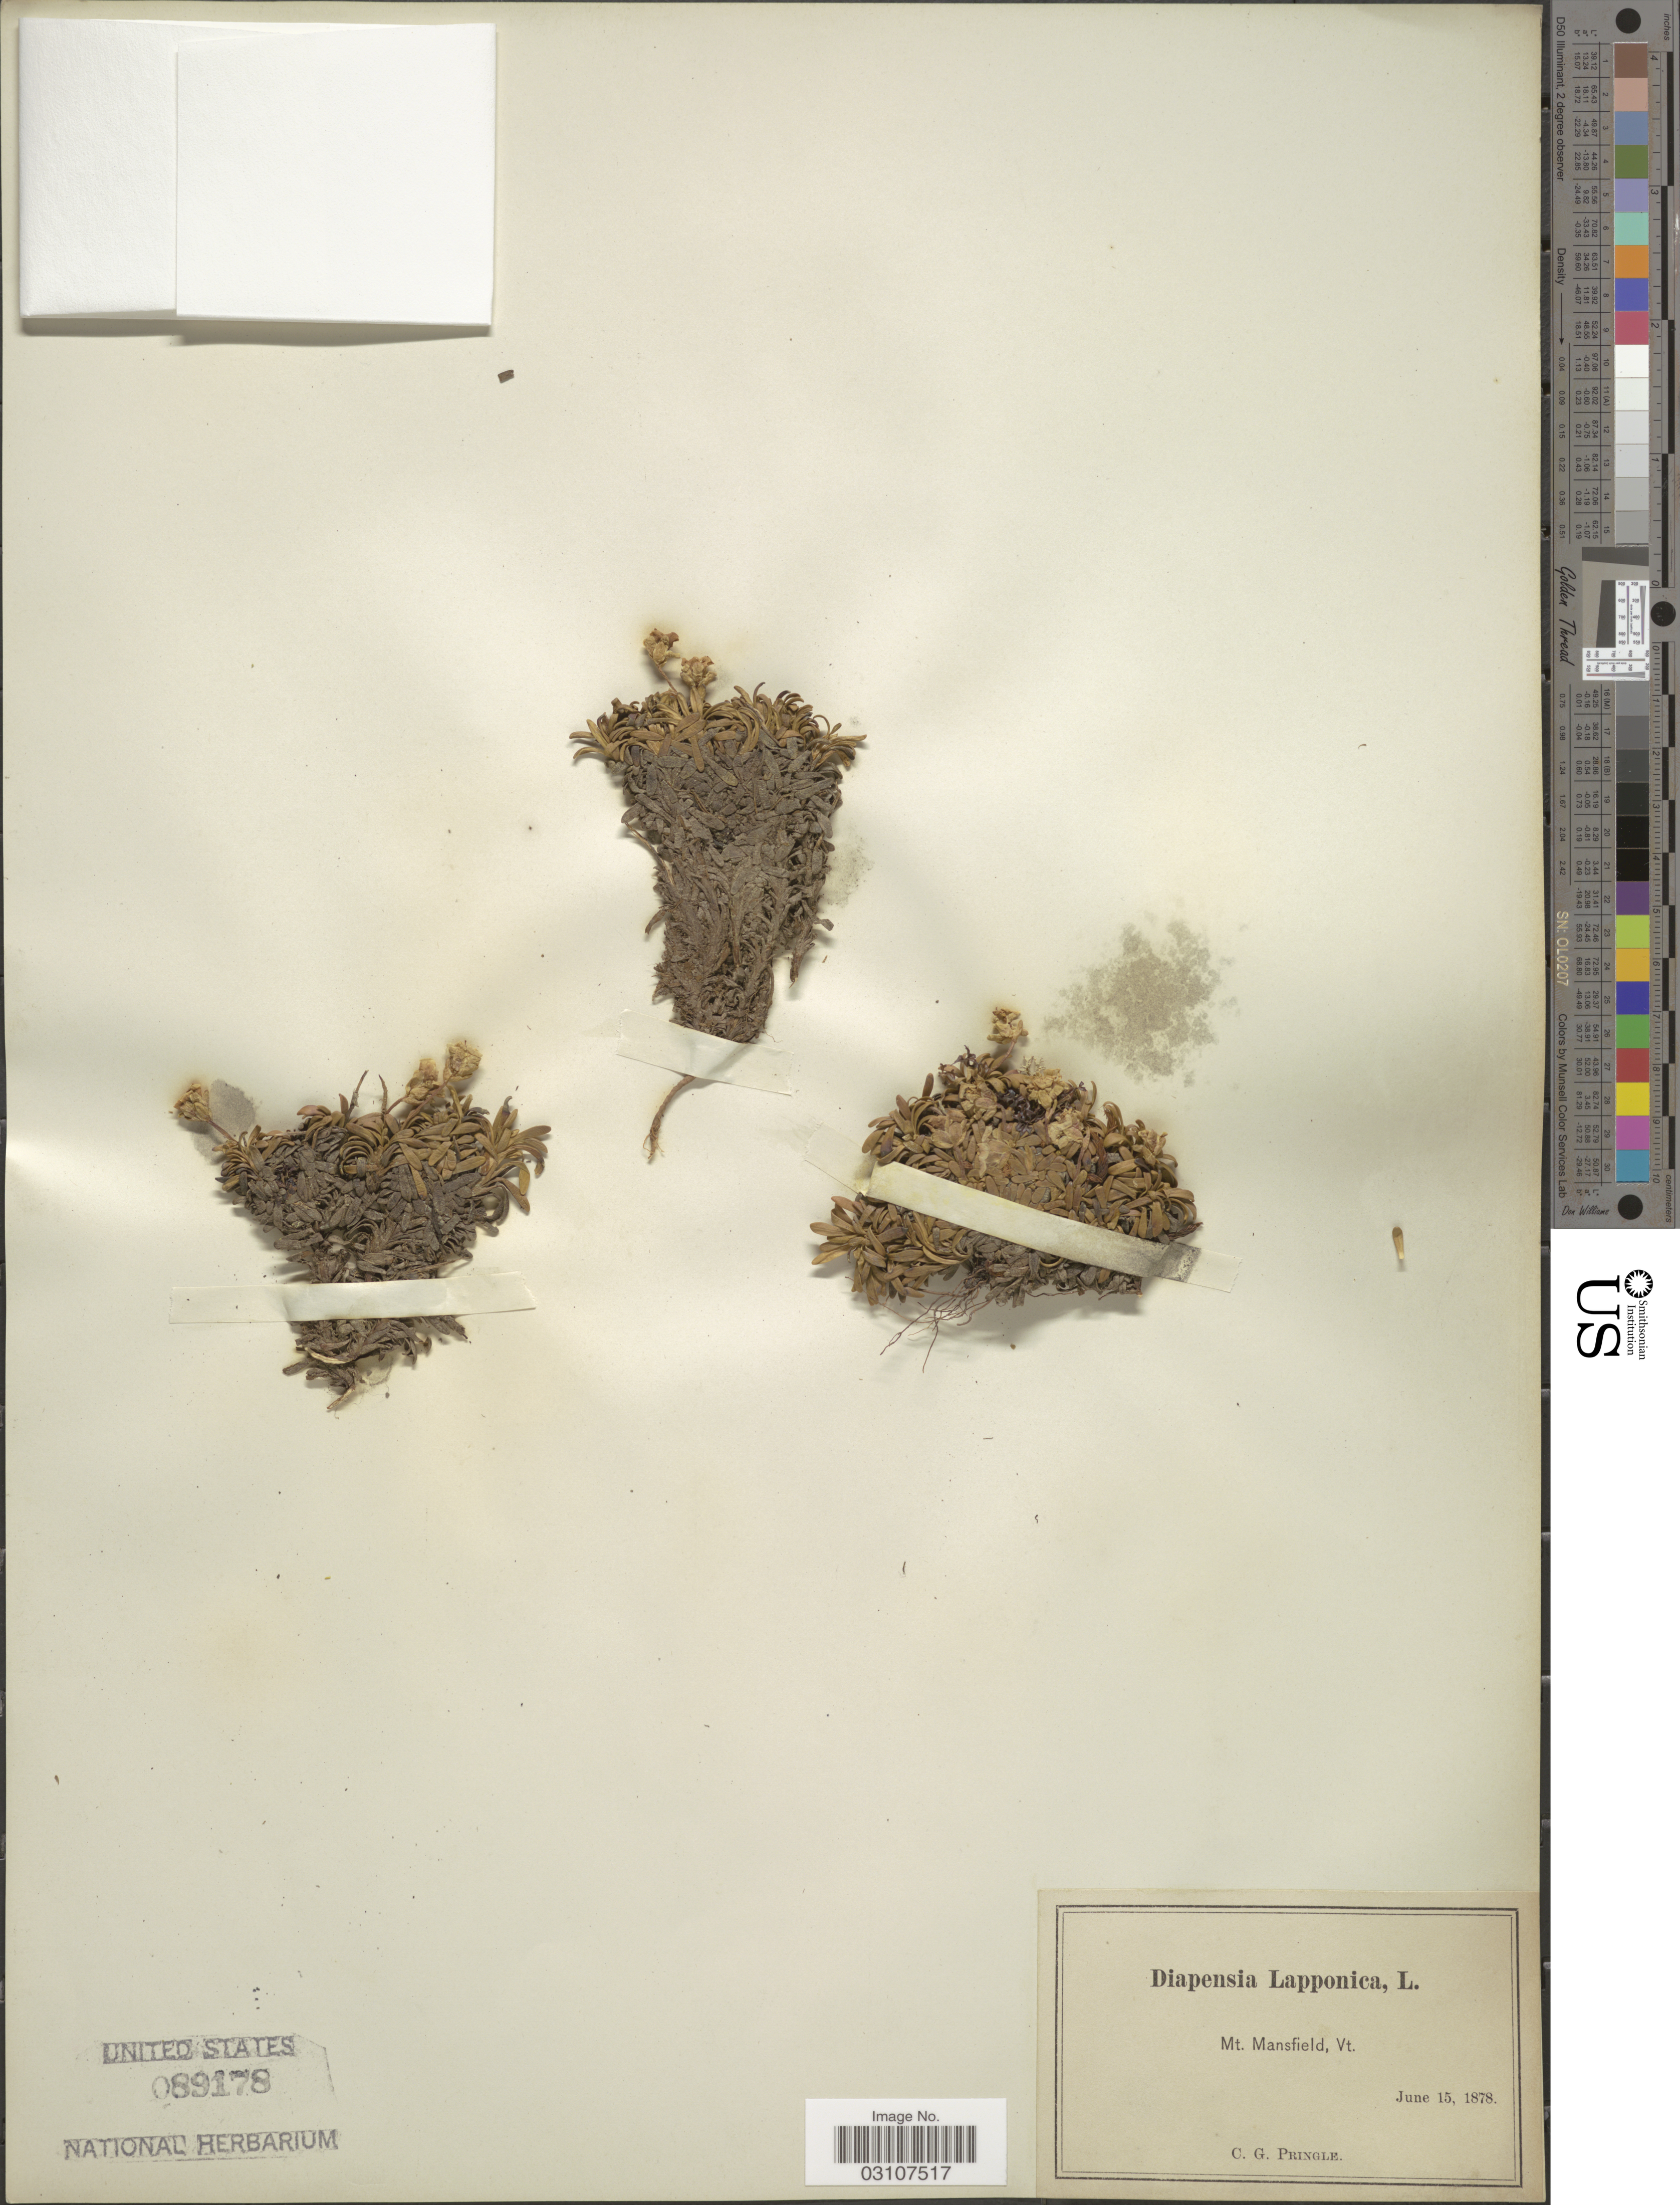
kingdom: Plantae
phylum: Tracheophyta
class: Magnoliopsida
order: Ericales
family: Diapensiaceae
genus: Diapensia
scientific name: Diapensia lapponica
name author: L.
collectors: C. G. Pringle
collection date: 1878-06-15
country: United States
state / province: Vermont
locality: Mt. Mansfield.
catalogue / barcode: US 89178